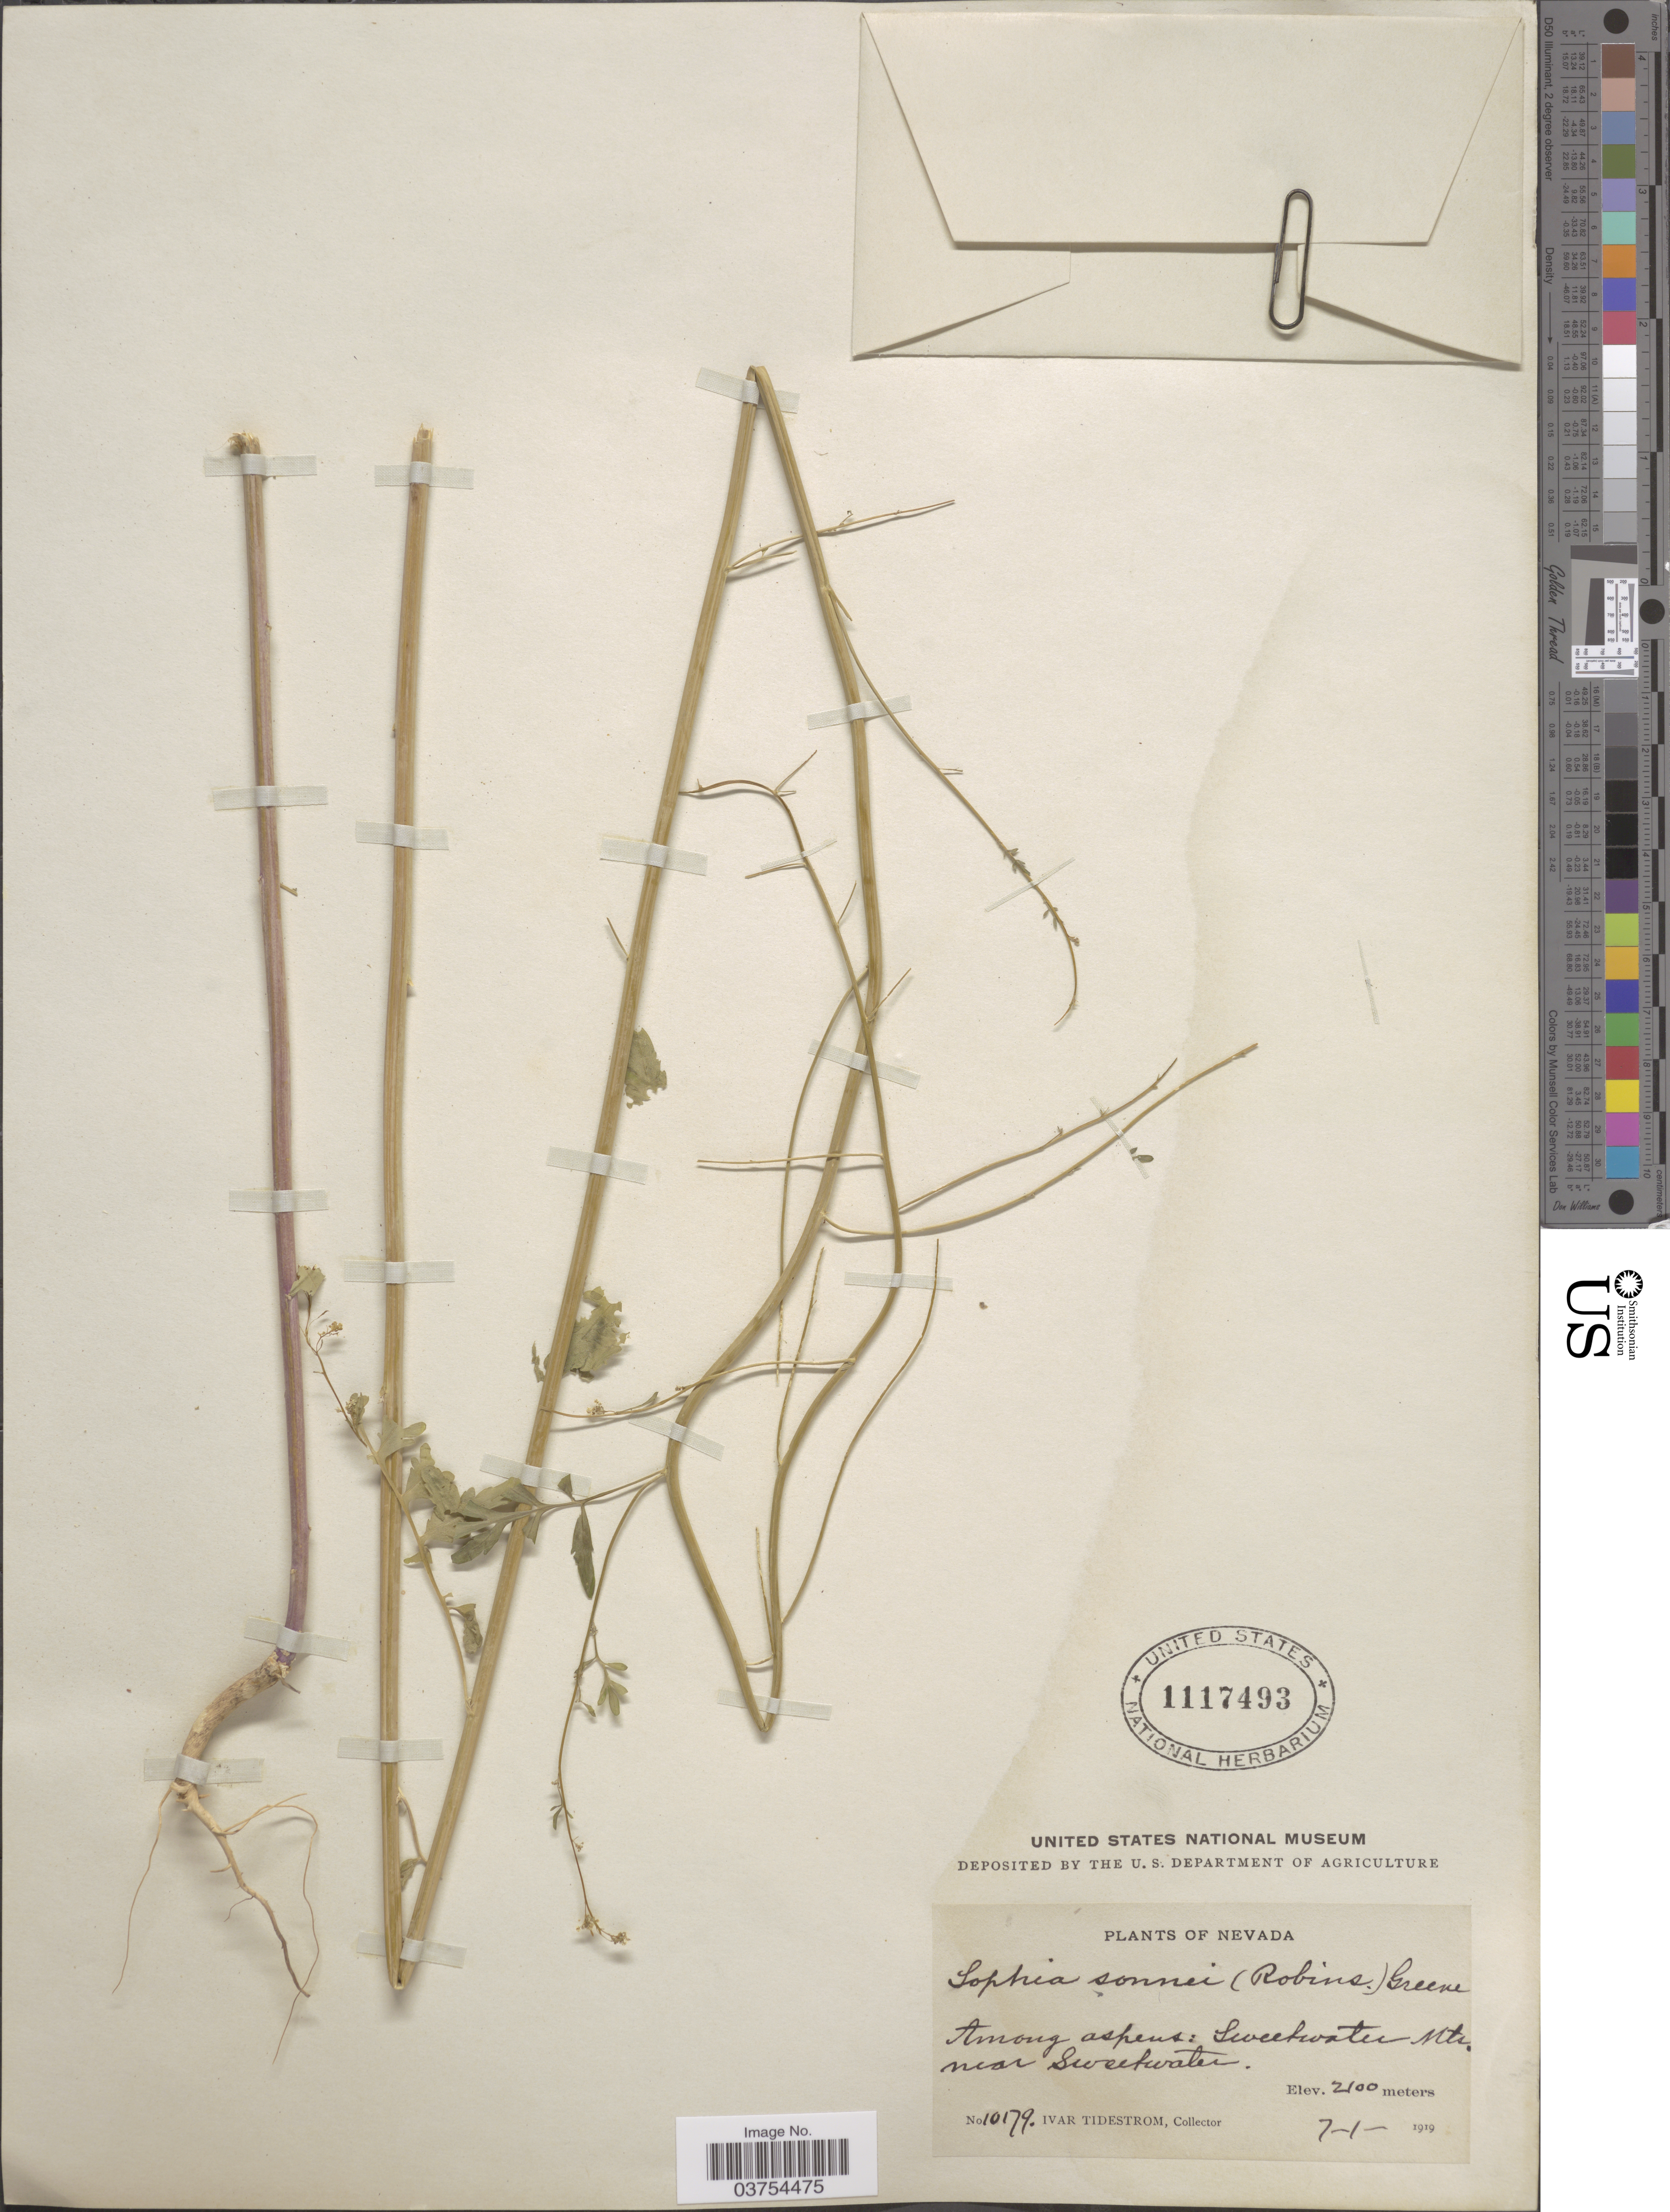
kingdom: Plantae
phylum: Tracheophyta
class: Magnoliopsida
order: Brassicales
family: Brassicaceae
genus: Descurainia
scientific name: Descurainia californica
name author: (A. Gray) O.E. Schulz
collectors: I. F. Tidestrom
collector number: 10179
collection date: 1919-07-01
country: United States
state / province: Nevada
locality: Among aspens: Sweetwater Mts. near Sweetwater.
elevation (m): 2100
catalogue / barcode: US 1117493